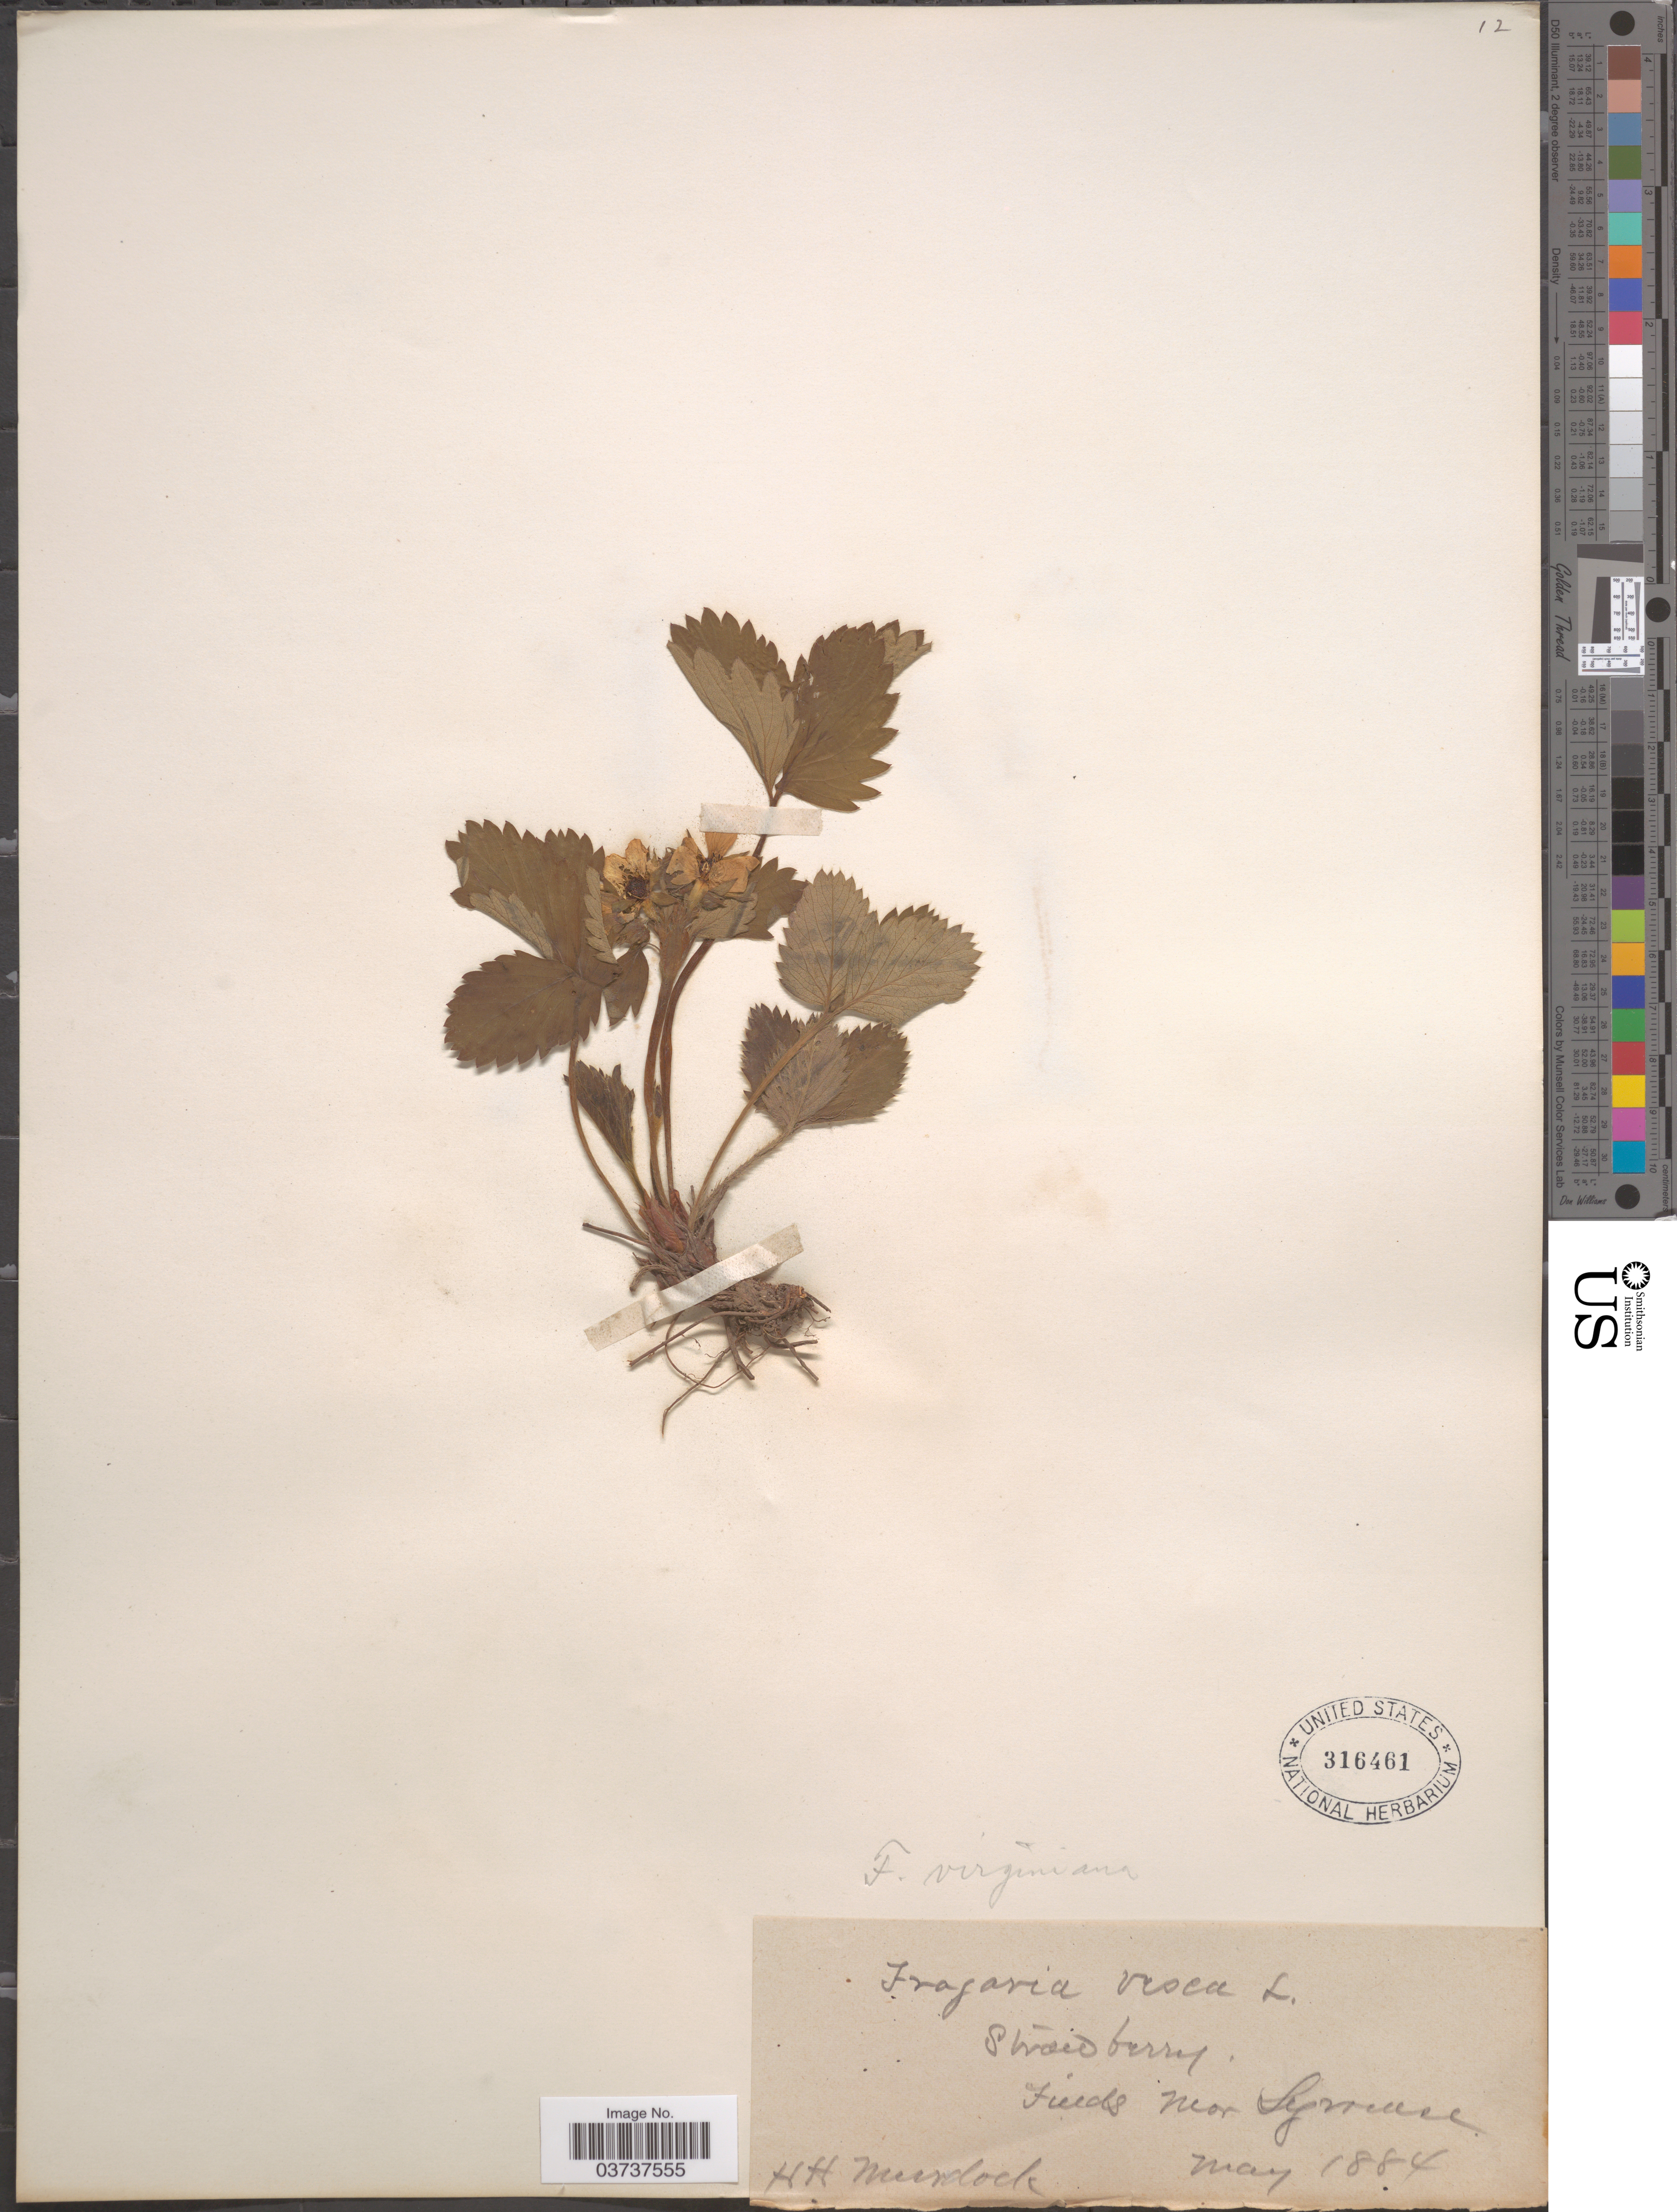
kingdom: Plantae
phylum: Tracheophyta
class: Magnoliopsida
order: Rosales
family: Rosaceae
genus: Fragaria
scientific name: Fragaria virginiana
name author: Mill.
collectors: H. H. Murdock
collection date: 1884-05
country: United States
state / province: New York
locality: Fields near Syracuse.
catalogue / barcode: US 316461